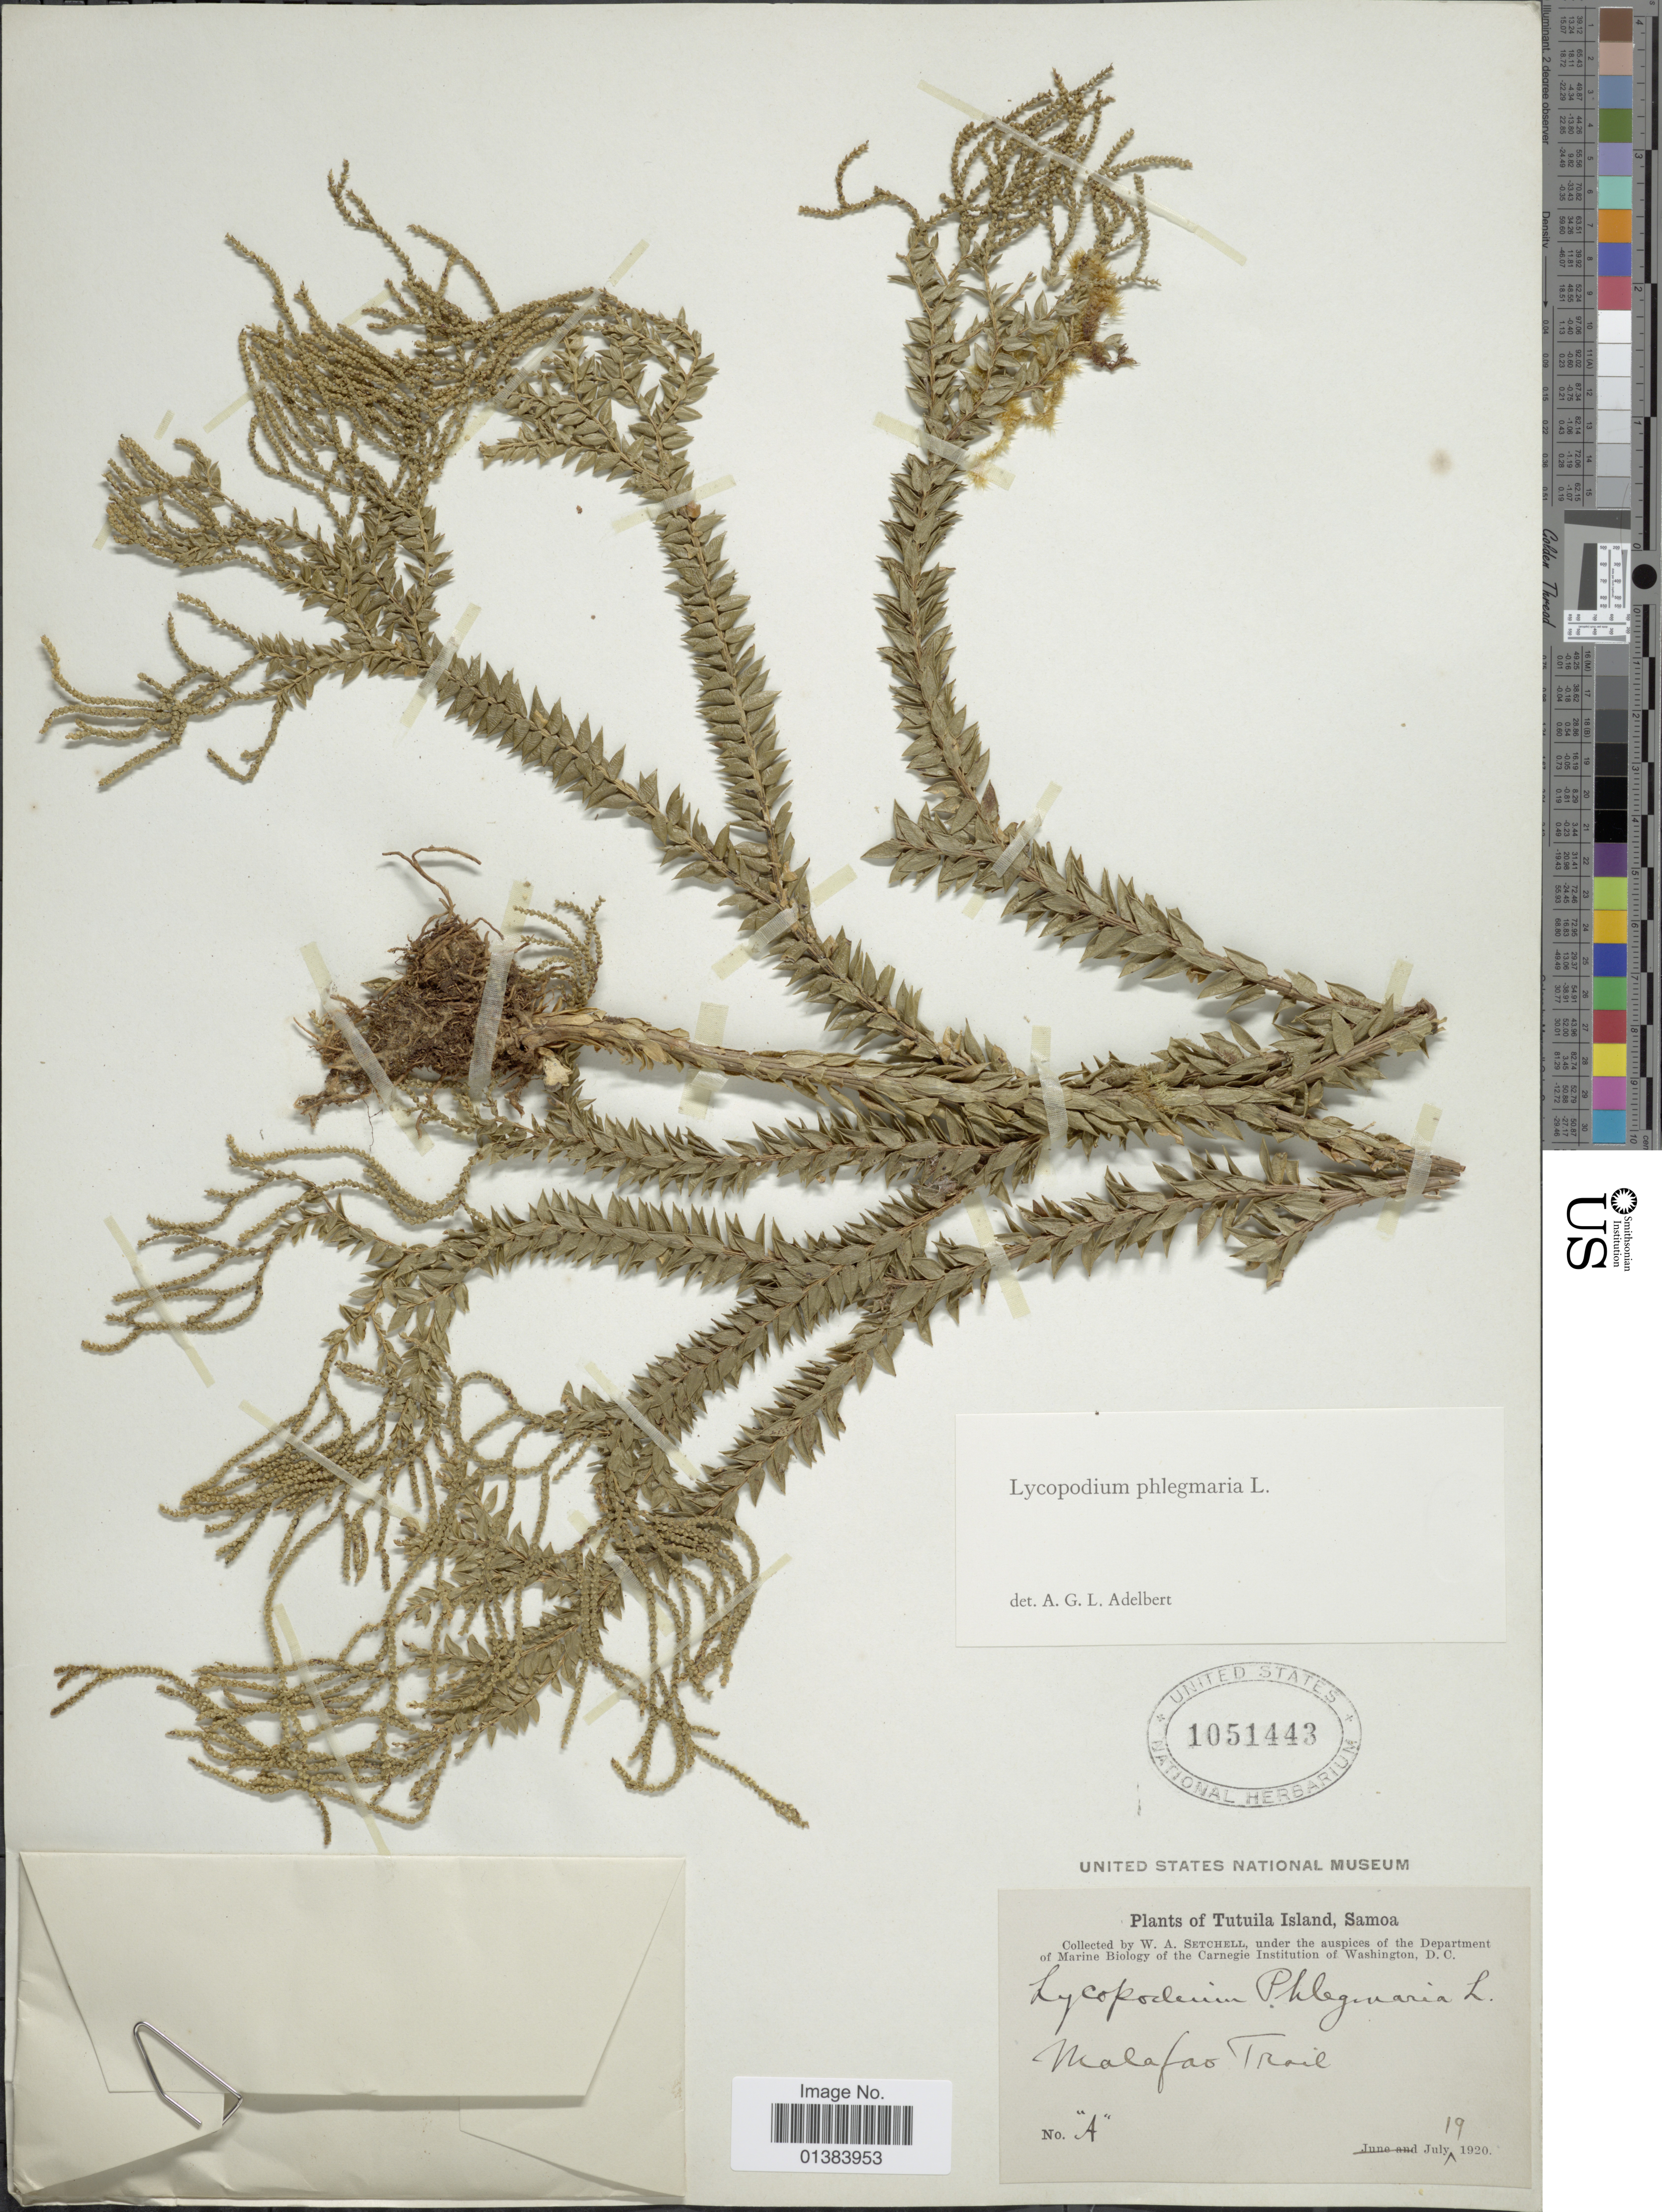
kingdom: Plantae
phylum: Tracheophyta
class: Lycopodiopsida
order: Lycopodiales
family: Lycopodiaceae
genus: Phlegmariurus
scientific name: Phlegmariurus australis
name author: (Willd.) A. R. Field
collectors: W. Setchell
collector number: A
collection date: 1920-07-19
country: American Samoa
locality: Tutuila Island, Malafas Trail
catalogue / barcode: US 1051443